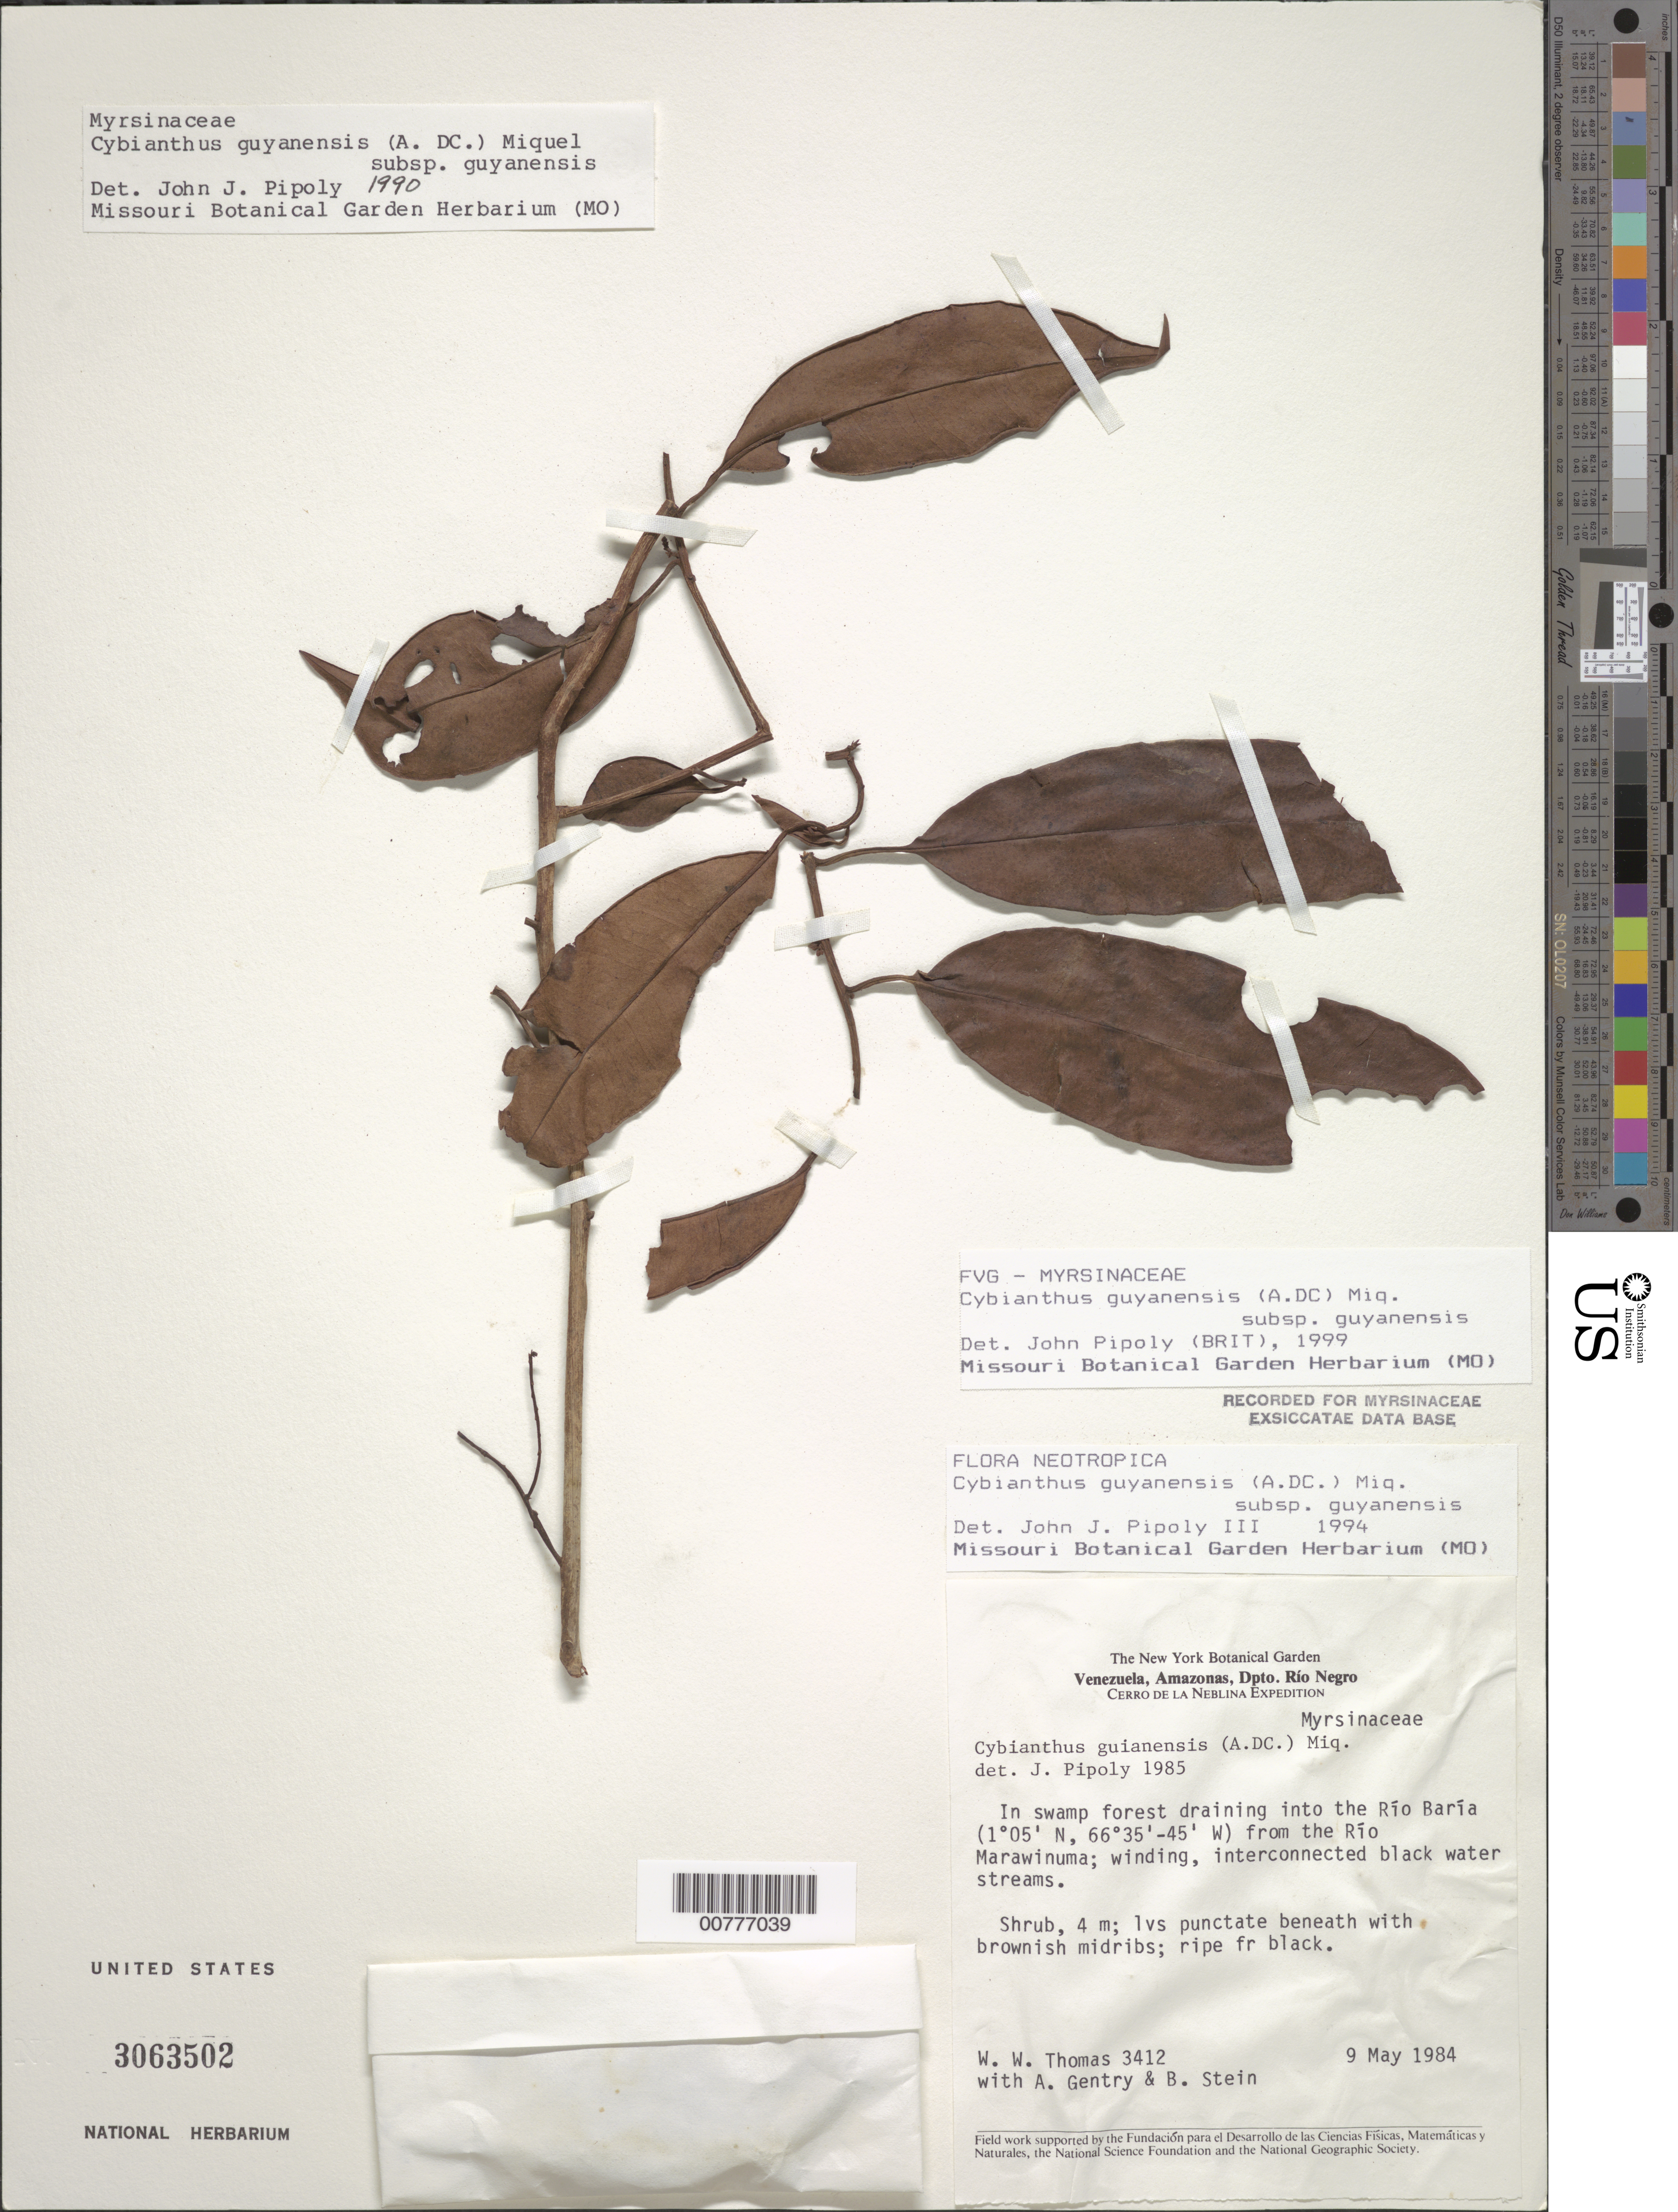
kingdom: Plantae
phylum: Tracheophyta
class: Magnoliopsida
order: Ericales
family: Primulaceae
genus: Cybianthus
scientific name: Cybianthus guyanensis subsp. guyanensis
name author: (A. DC.) Miq.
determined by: Pipoly, J. J., III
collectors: W. W. Thomas, A. H. Gentry & B. A. Stein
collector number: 3412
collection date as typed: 9-May-84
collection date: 1984-05-09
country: Venezuela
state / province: Amazonas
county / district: Río Negro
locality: Cerro de La Neblina, Río Marawinuma, Río Baría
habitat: Swamp forest; winding, interconnected black water streams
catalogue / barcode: US 3063502